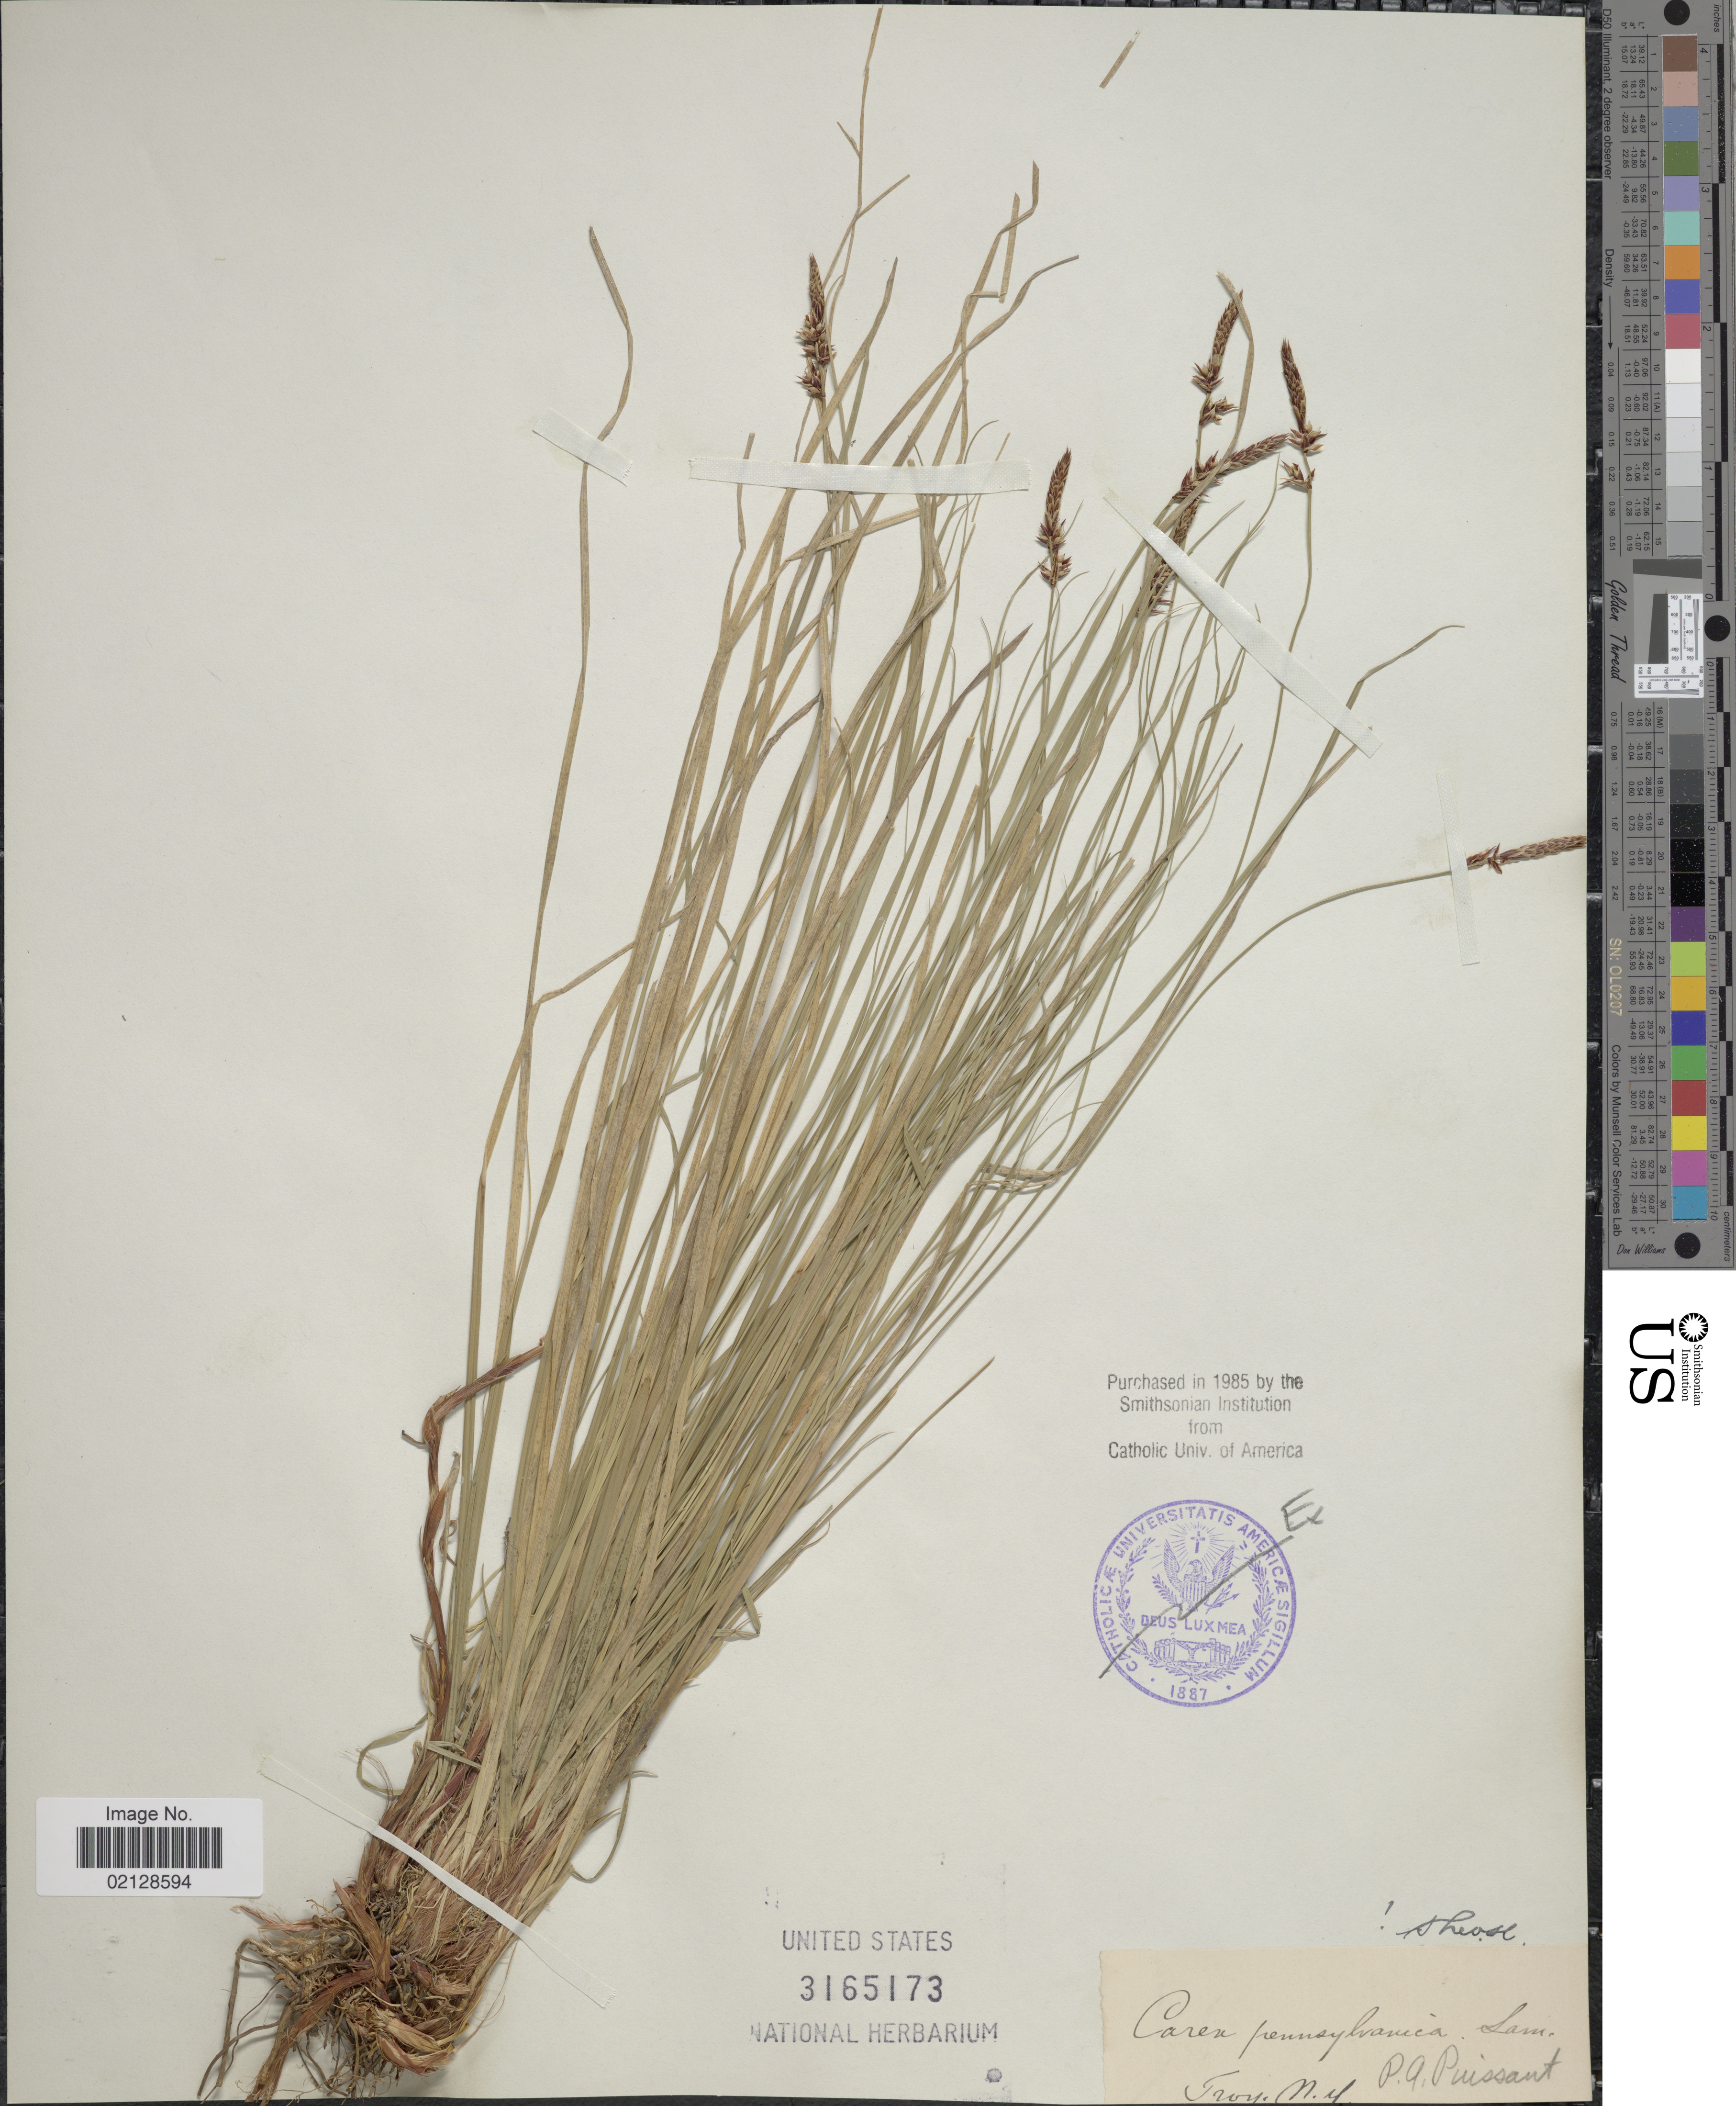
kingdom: Plantae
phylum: Tracheophyta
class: Liliopsida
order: Poales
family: Cyperaceae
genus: Carex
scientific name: Carex pensylvanica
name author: Lam.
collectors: P. Puissant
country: United States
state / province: New York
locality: Troy, N.Y.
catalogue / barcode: US 3165173